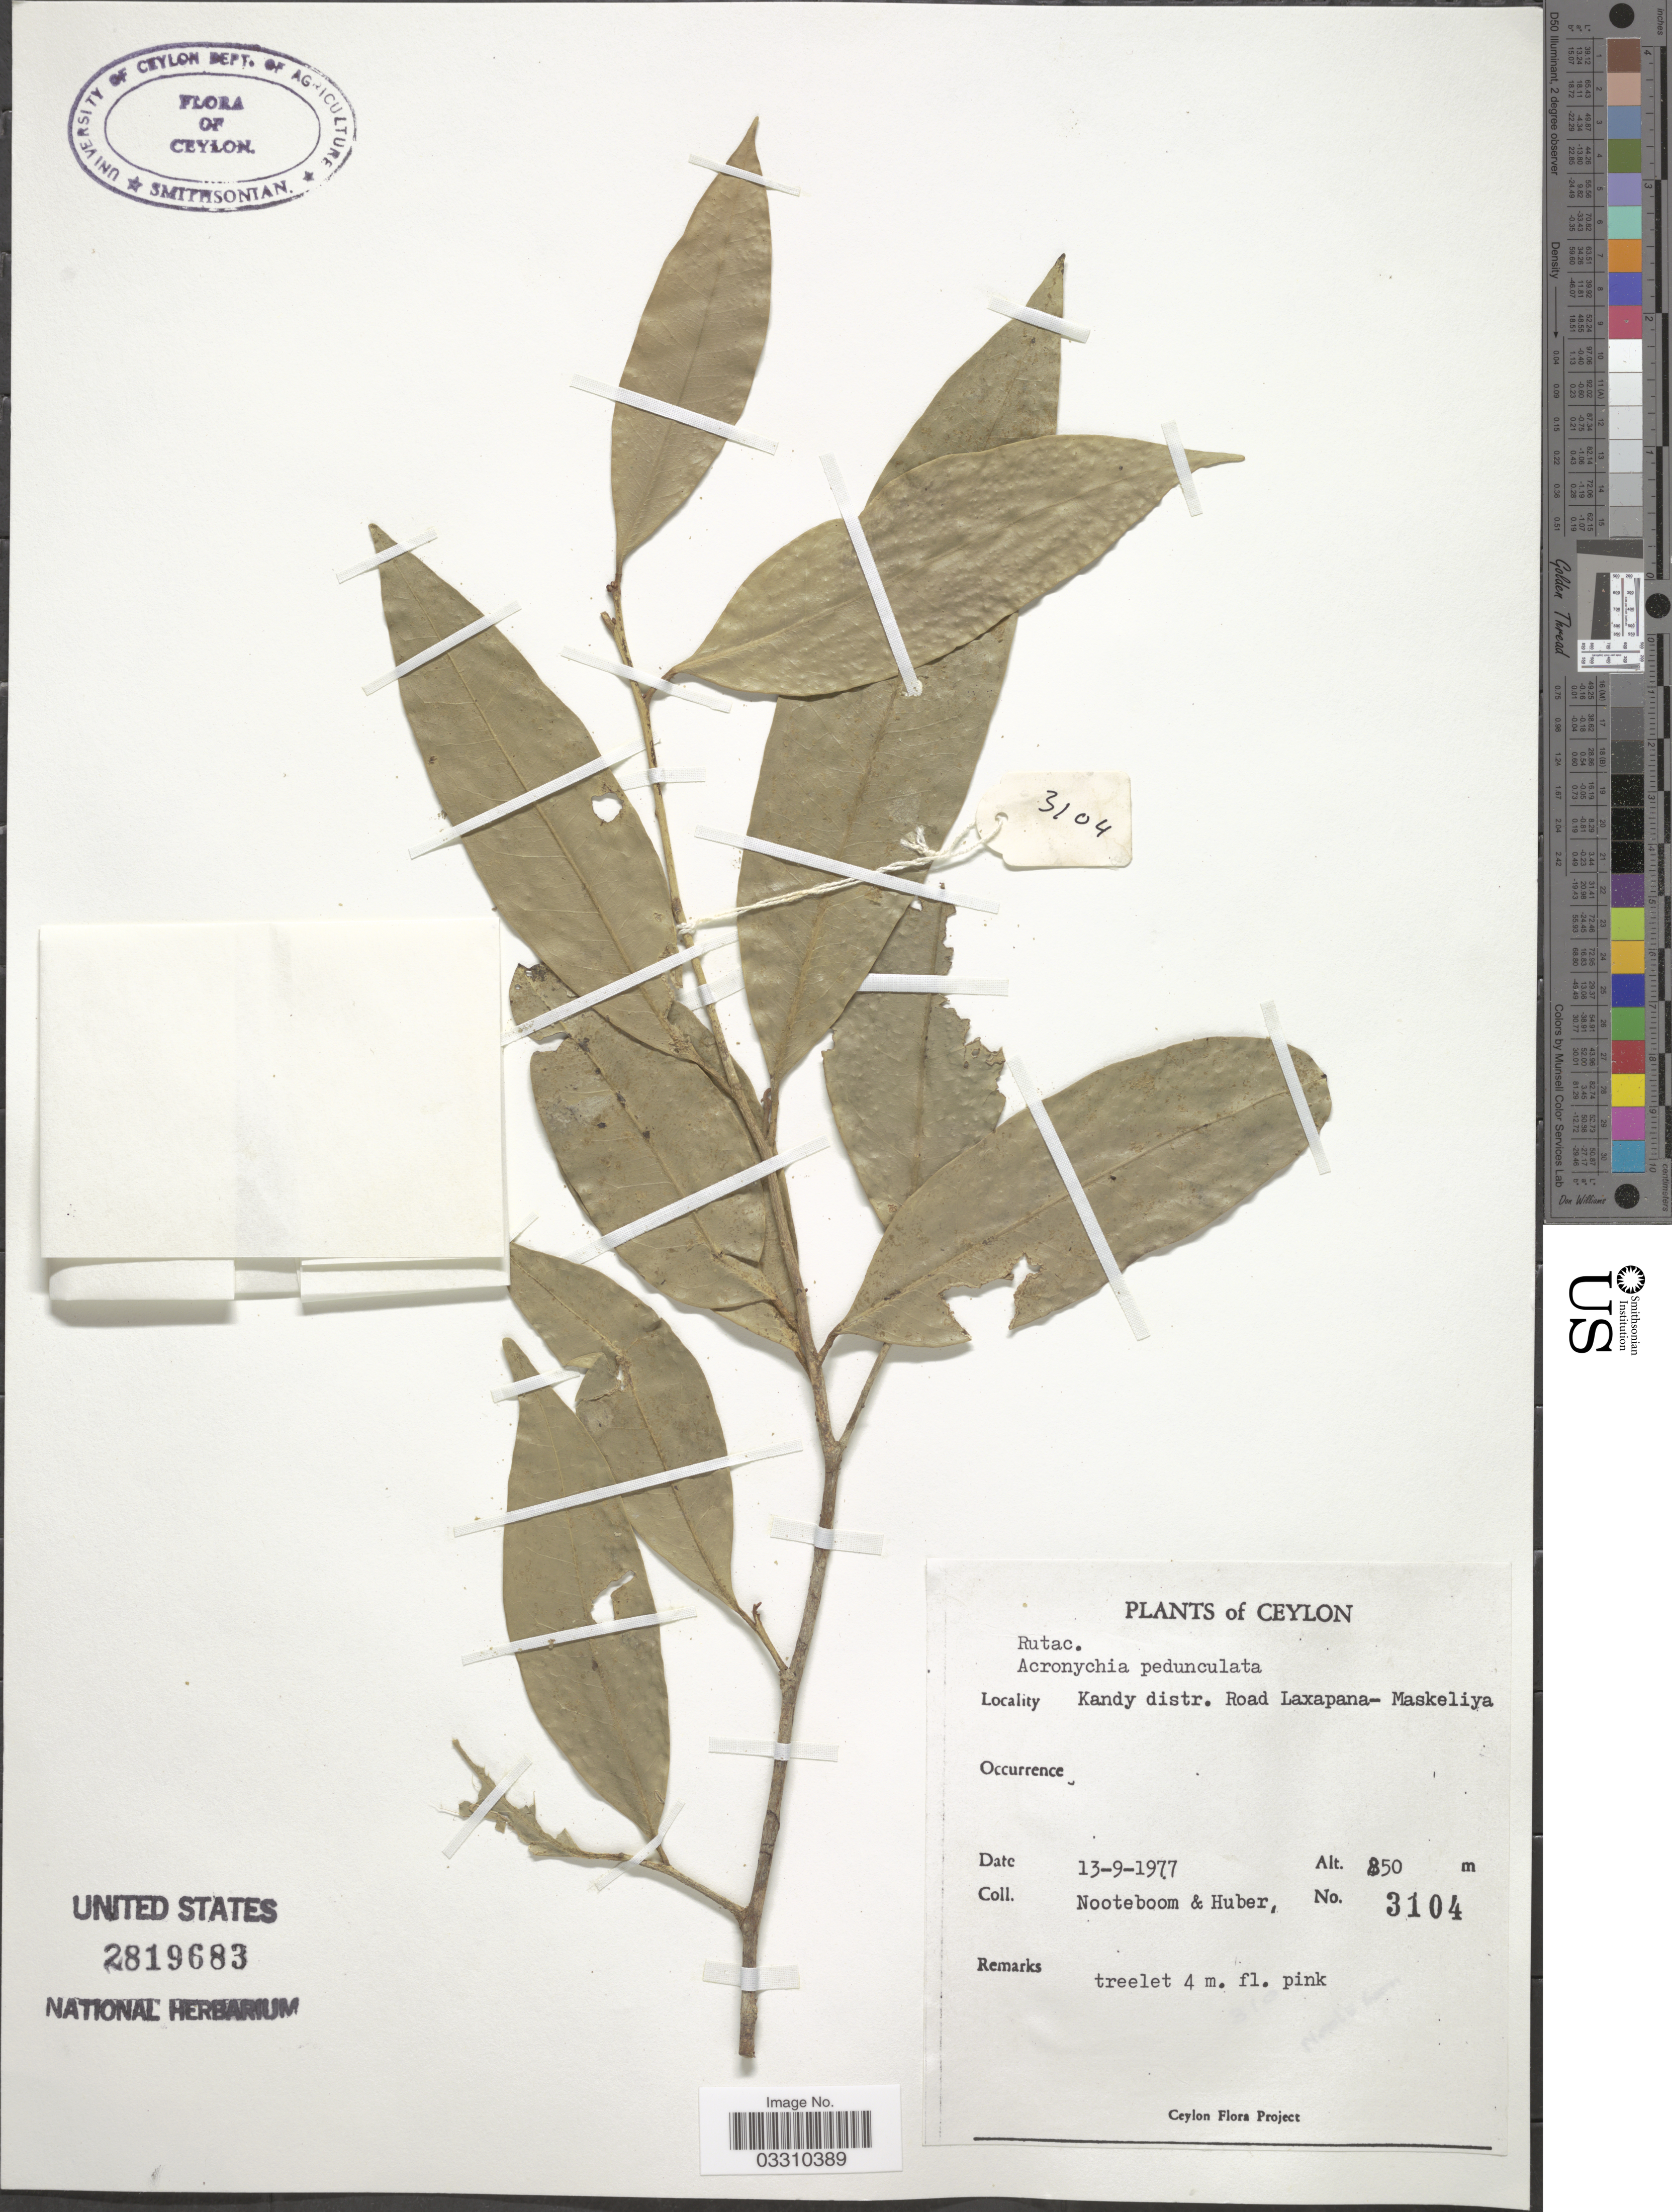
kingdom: Plantae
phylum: Tracheophyta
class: Magnoliopsida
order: Sapindales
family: Rutaceae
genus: Acronychia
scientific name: Acronychia pedunculata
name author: (L.) Miq.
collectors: Nooteboom, -- & Huber, --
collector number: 3104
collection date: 1977-09-13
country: Sri Lanka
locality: Ceylon, Kandy distr. Road Laxapana - Maskeliya.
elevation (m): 850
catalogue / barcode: US 2819683